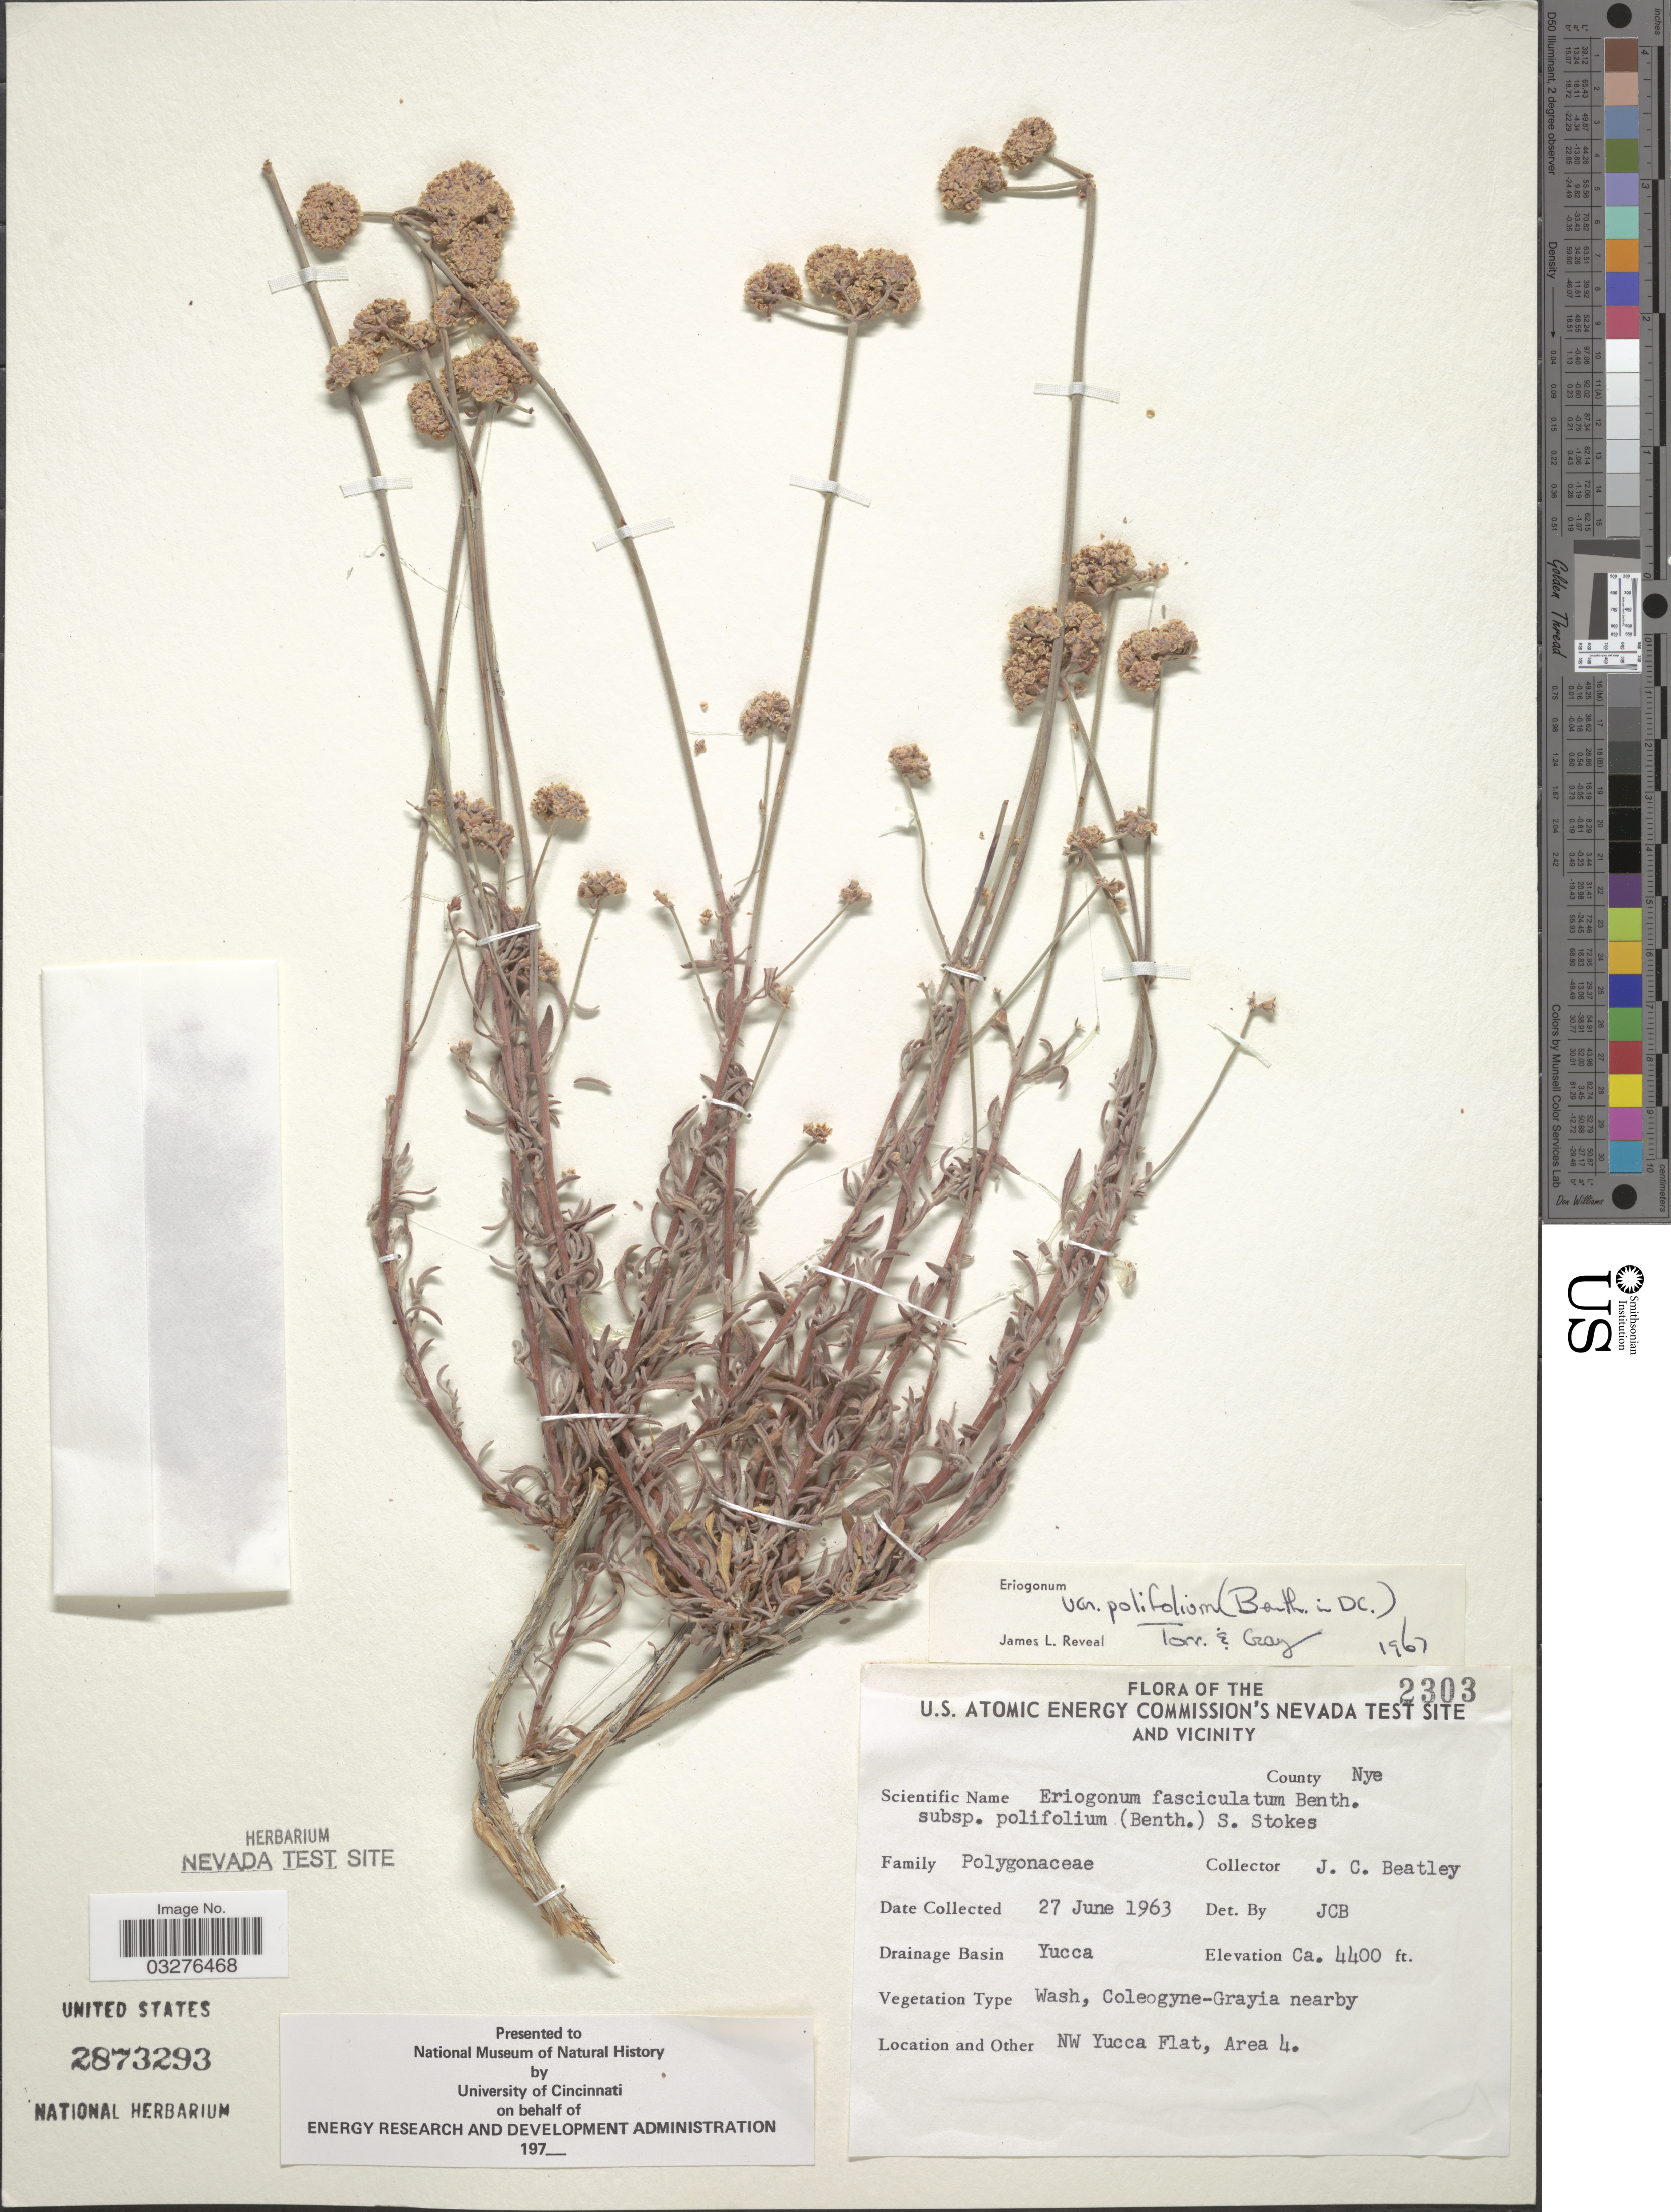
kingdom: Plantae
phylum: Tracheophyta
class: Magnoliopsida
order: Caryophyllales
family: Polygonaceae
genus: Eriogonum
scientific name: Eriogonum fasciculatum var. polifolium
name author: (Benth.) Torr. & A. Gray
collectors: J. C. Beatley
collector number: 2303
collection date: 1963-06-27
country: United States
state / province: Nevada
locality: U.S. Atomic Energy Commission's Nevada Test Site and vicinity, County Nye, Drainage Basin Yucca, NW Yucca Flat, Area 4.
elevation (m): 1341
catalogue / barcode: US 2873293